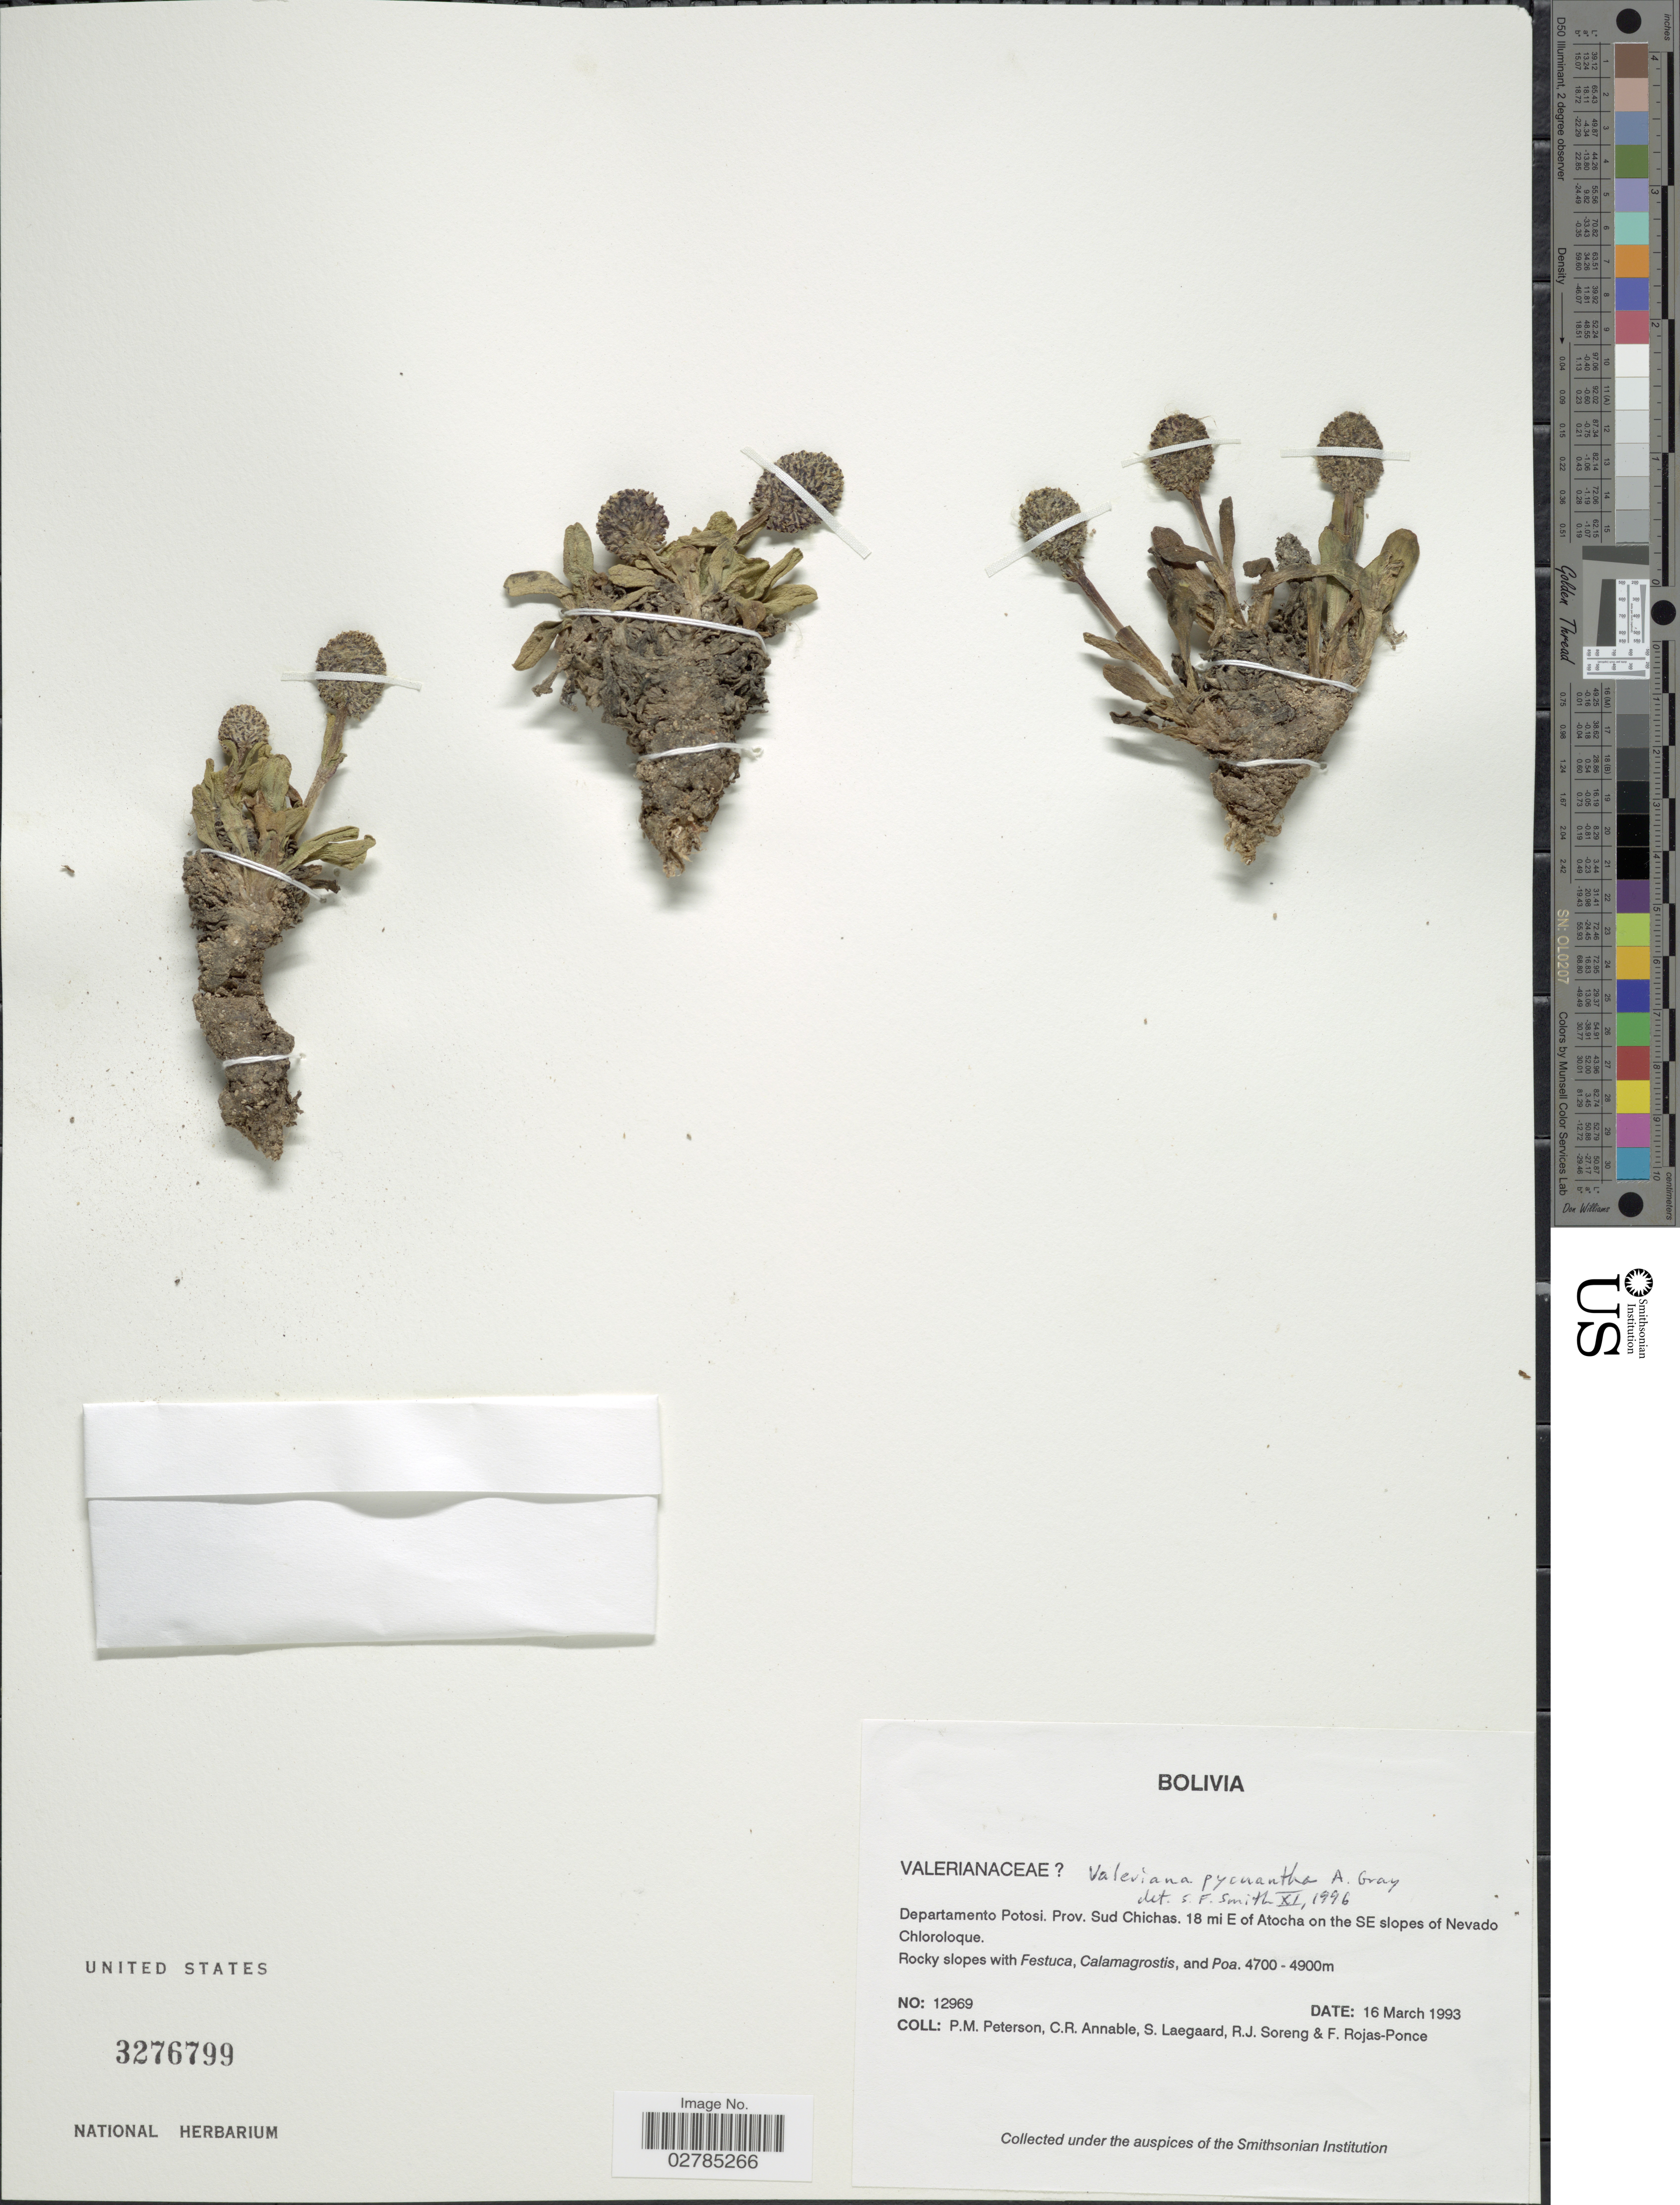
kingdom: Plantae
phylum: Tracheophyta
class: Magnoliopsida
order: Dipsacales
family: Caprifoliaceae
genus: Valeriana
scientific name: Valeriana pycnantha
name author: A. Gray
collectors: P. M. Peterson, C. R. Annable, S. Lægaard, R. J. Soreng & F. Rojas-Ponce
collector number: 12969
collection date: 1993-03-16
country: Bolivia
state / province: Potosi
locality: Departamento Potosi. Prov. Sud Chichas. 18 mi E of Atocha on the SE slopes of Nevado Chloroloque.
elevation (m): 4700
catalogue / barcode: US 3276799